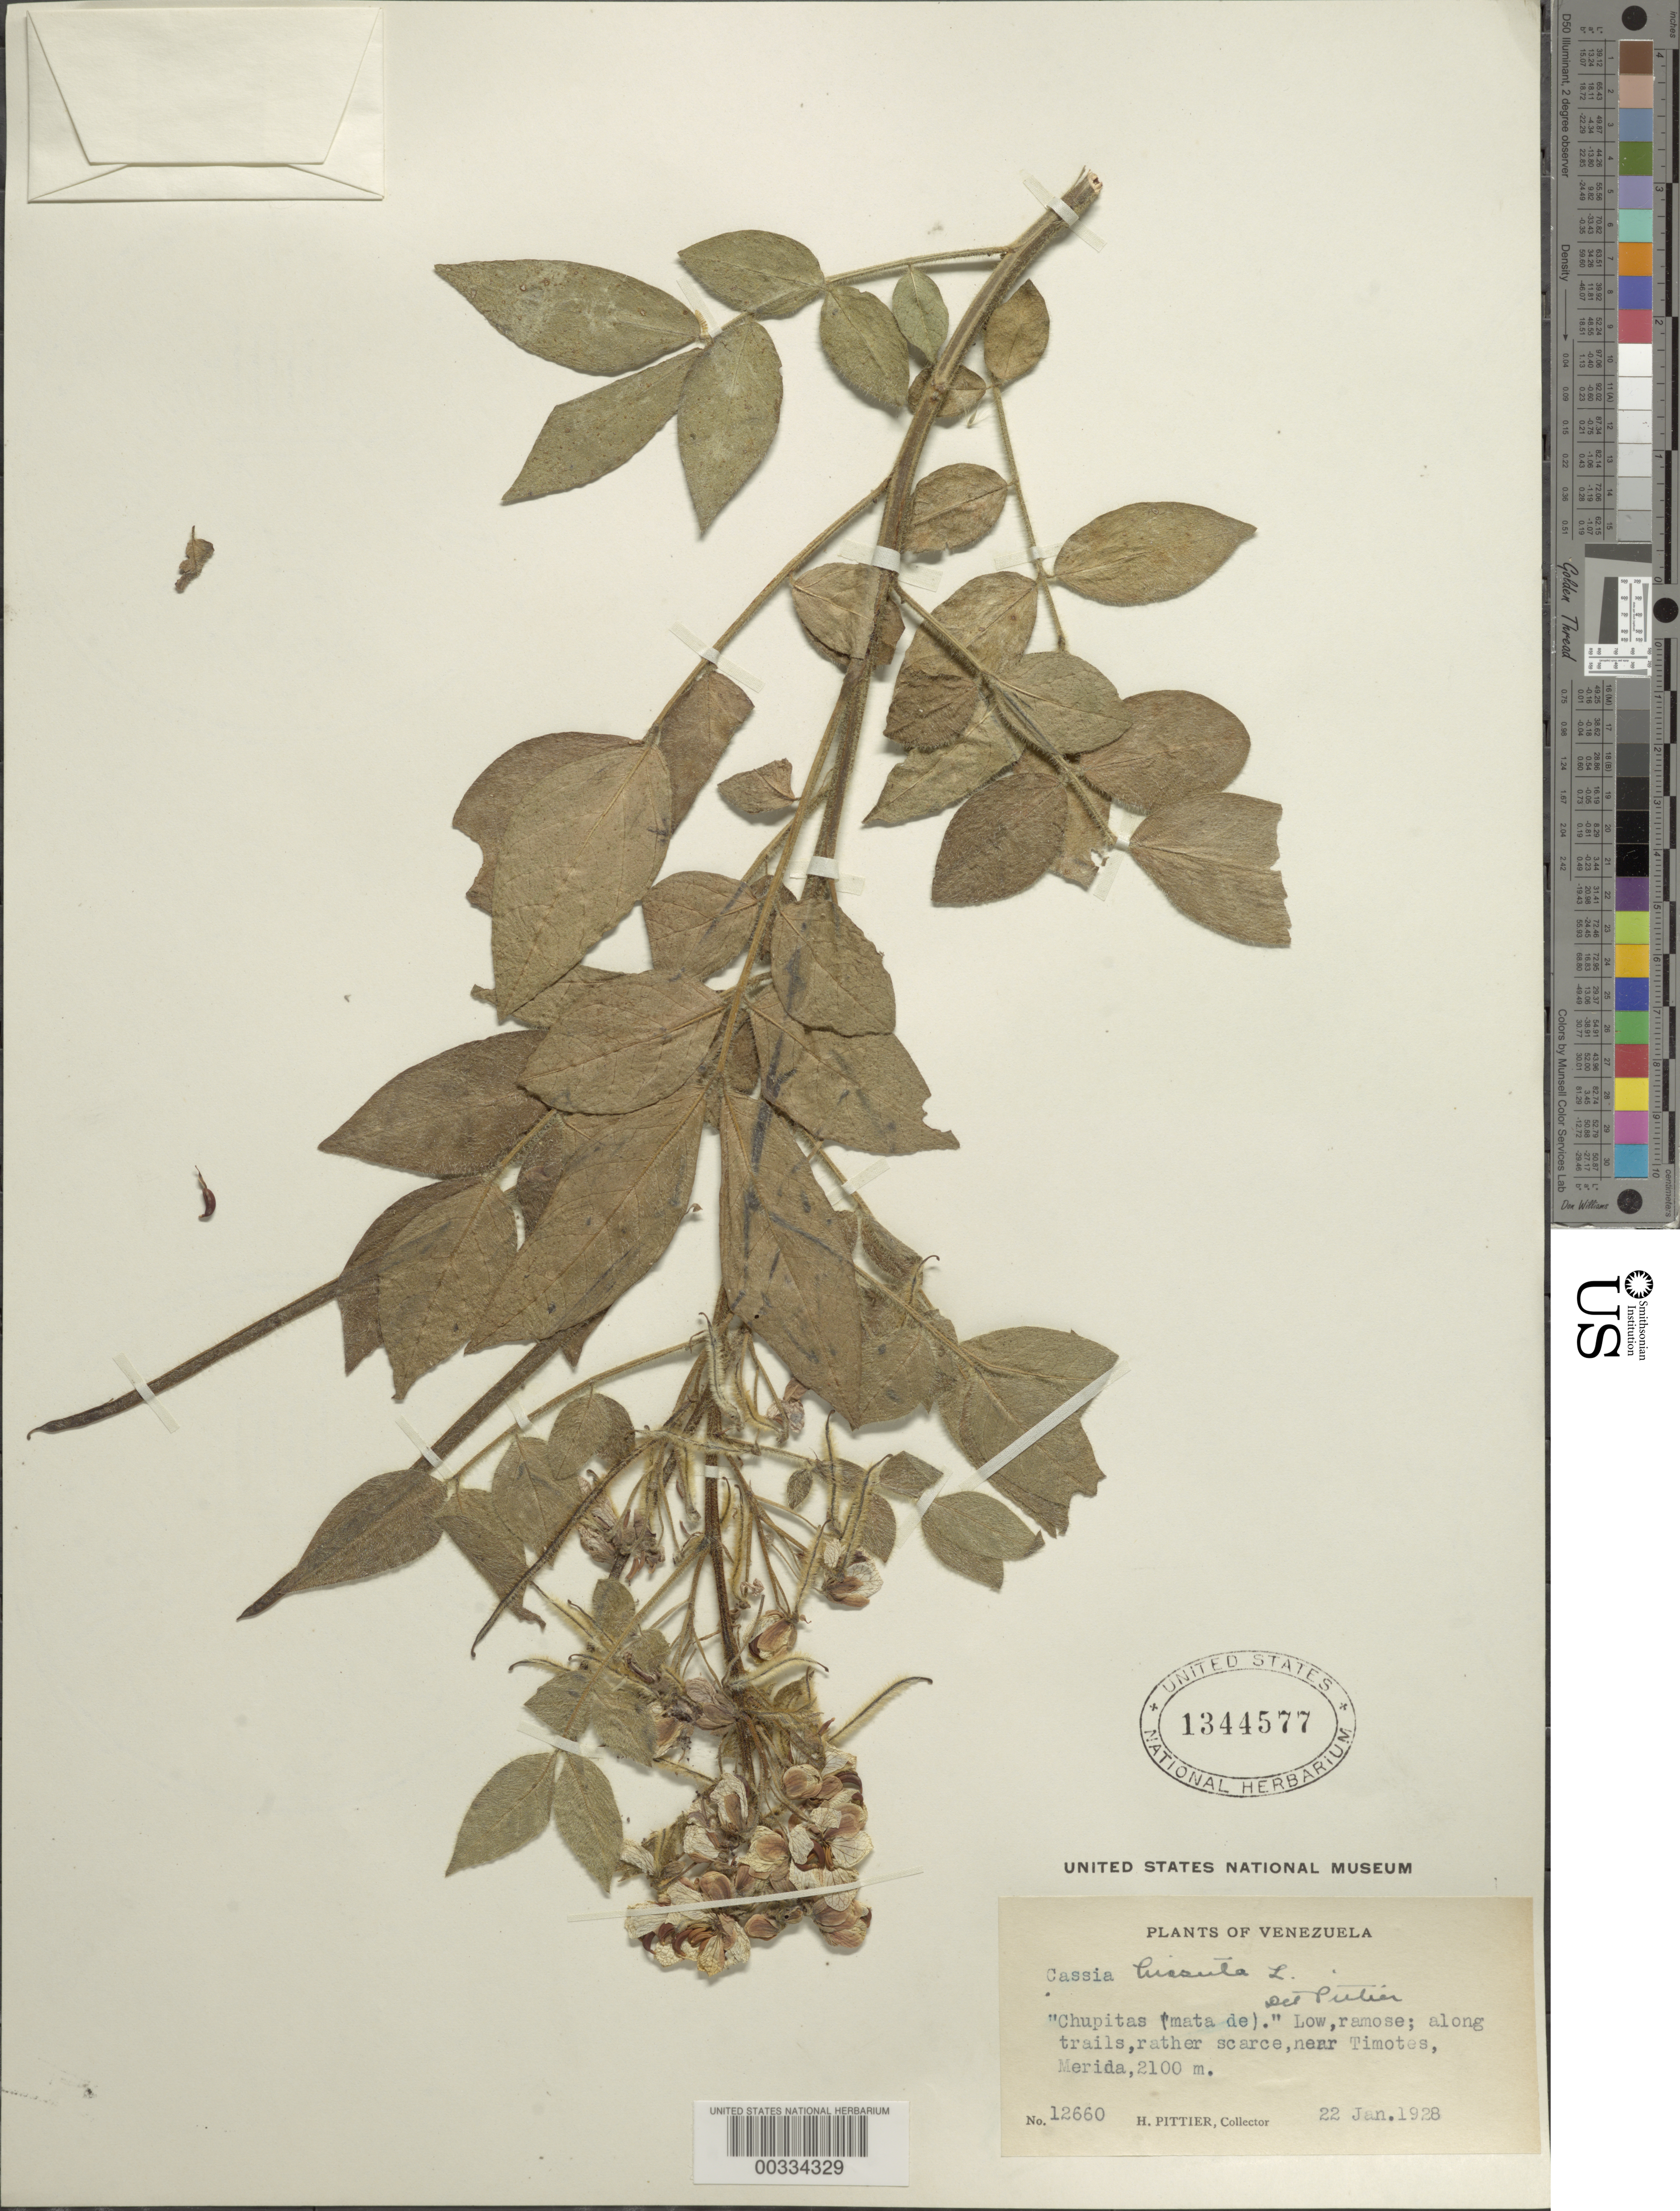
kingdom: Plantae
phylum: Tracheophyta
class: Magnoliopsida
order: Fabales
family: Fabaceae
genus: Senna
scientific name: Senna hirsuta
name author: (L.) H.S. Irwin & Barneby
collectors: H. F. Pittier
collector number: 12660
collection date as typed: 22 Jan 1928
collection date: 1928-01-22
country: Venezuela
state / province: Mérida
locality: Near timotes, along trails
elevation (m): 2100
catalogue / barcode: US 1344577